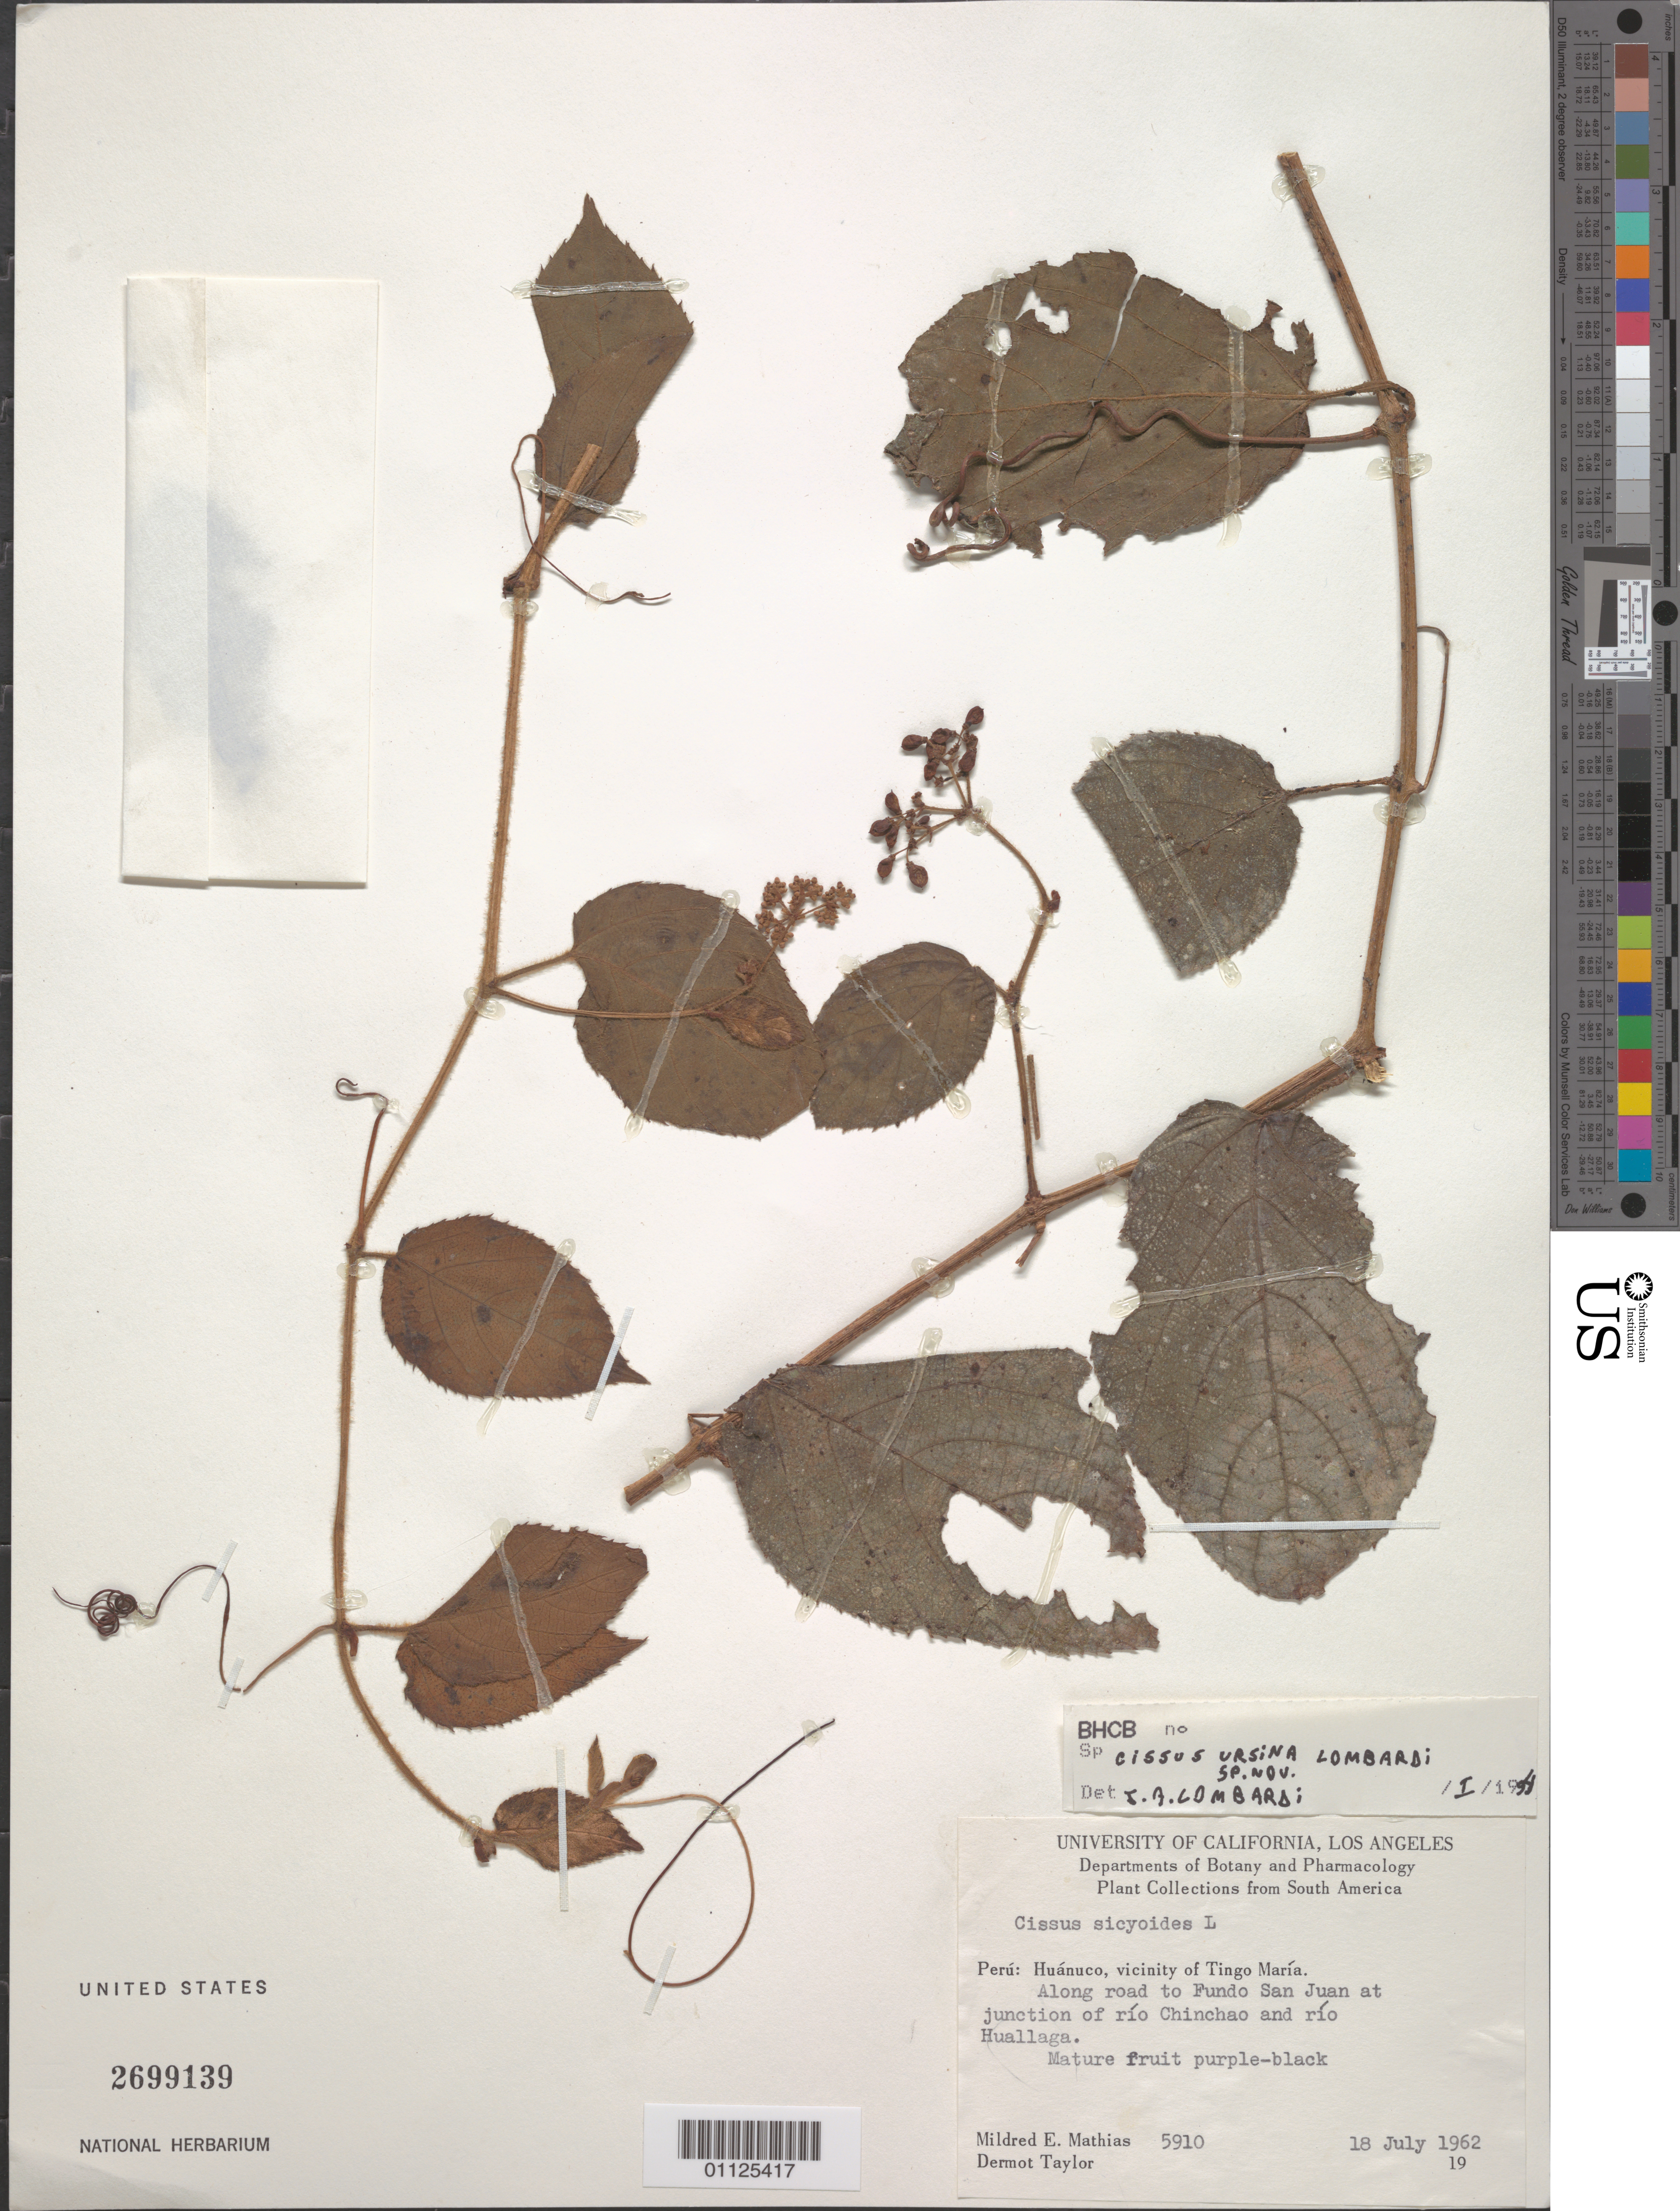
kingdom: Plantae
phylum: Tracheophyta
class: Magnoliopsida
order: Vitales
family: Vitaceae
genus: Cissus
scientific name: Cissus ursina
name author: Lombardi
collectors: M. E. Mathias & D. Taylor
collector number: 5910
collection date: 1962-07-18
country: Peru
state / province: Huánuco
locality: Vicinity of Tingo Maria. Along road to Fundo San Juan at junction of rio Chinchao and rio Huallaga.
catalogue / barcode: US 2699139